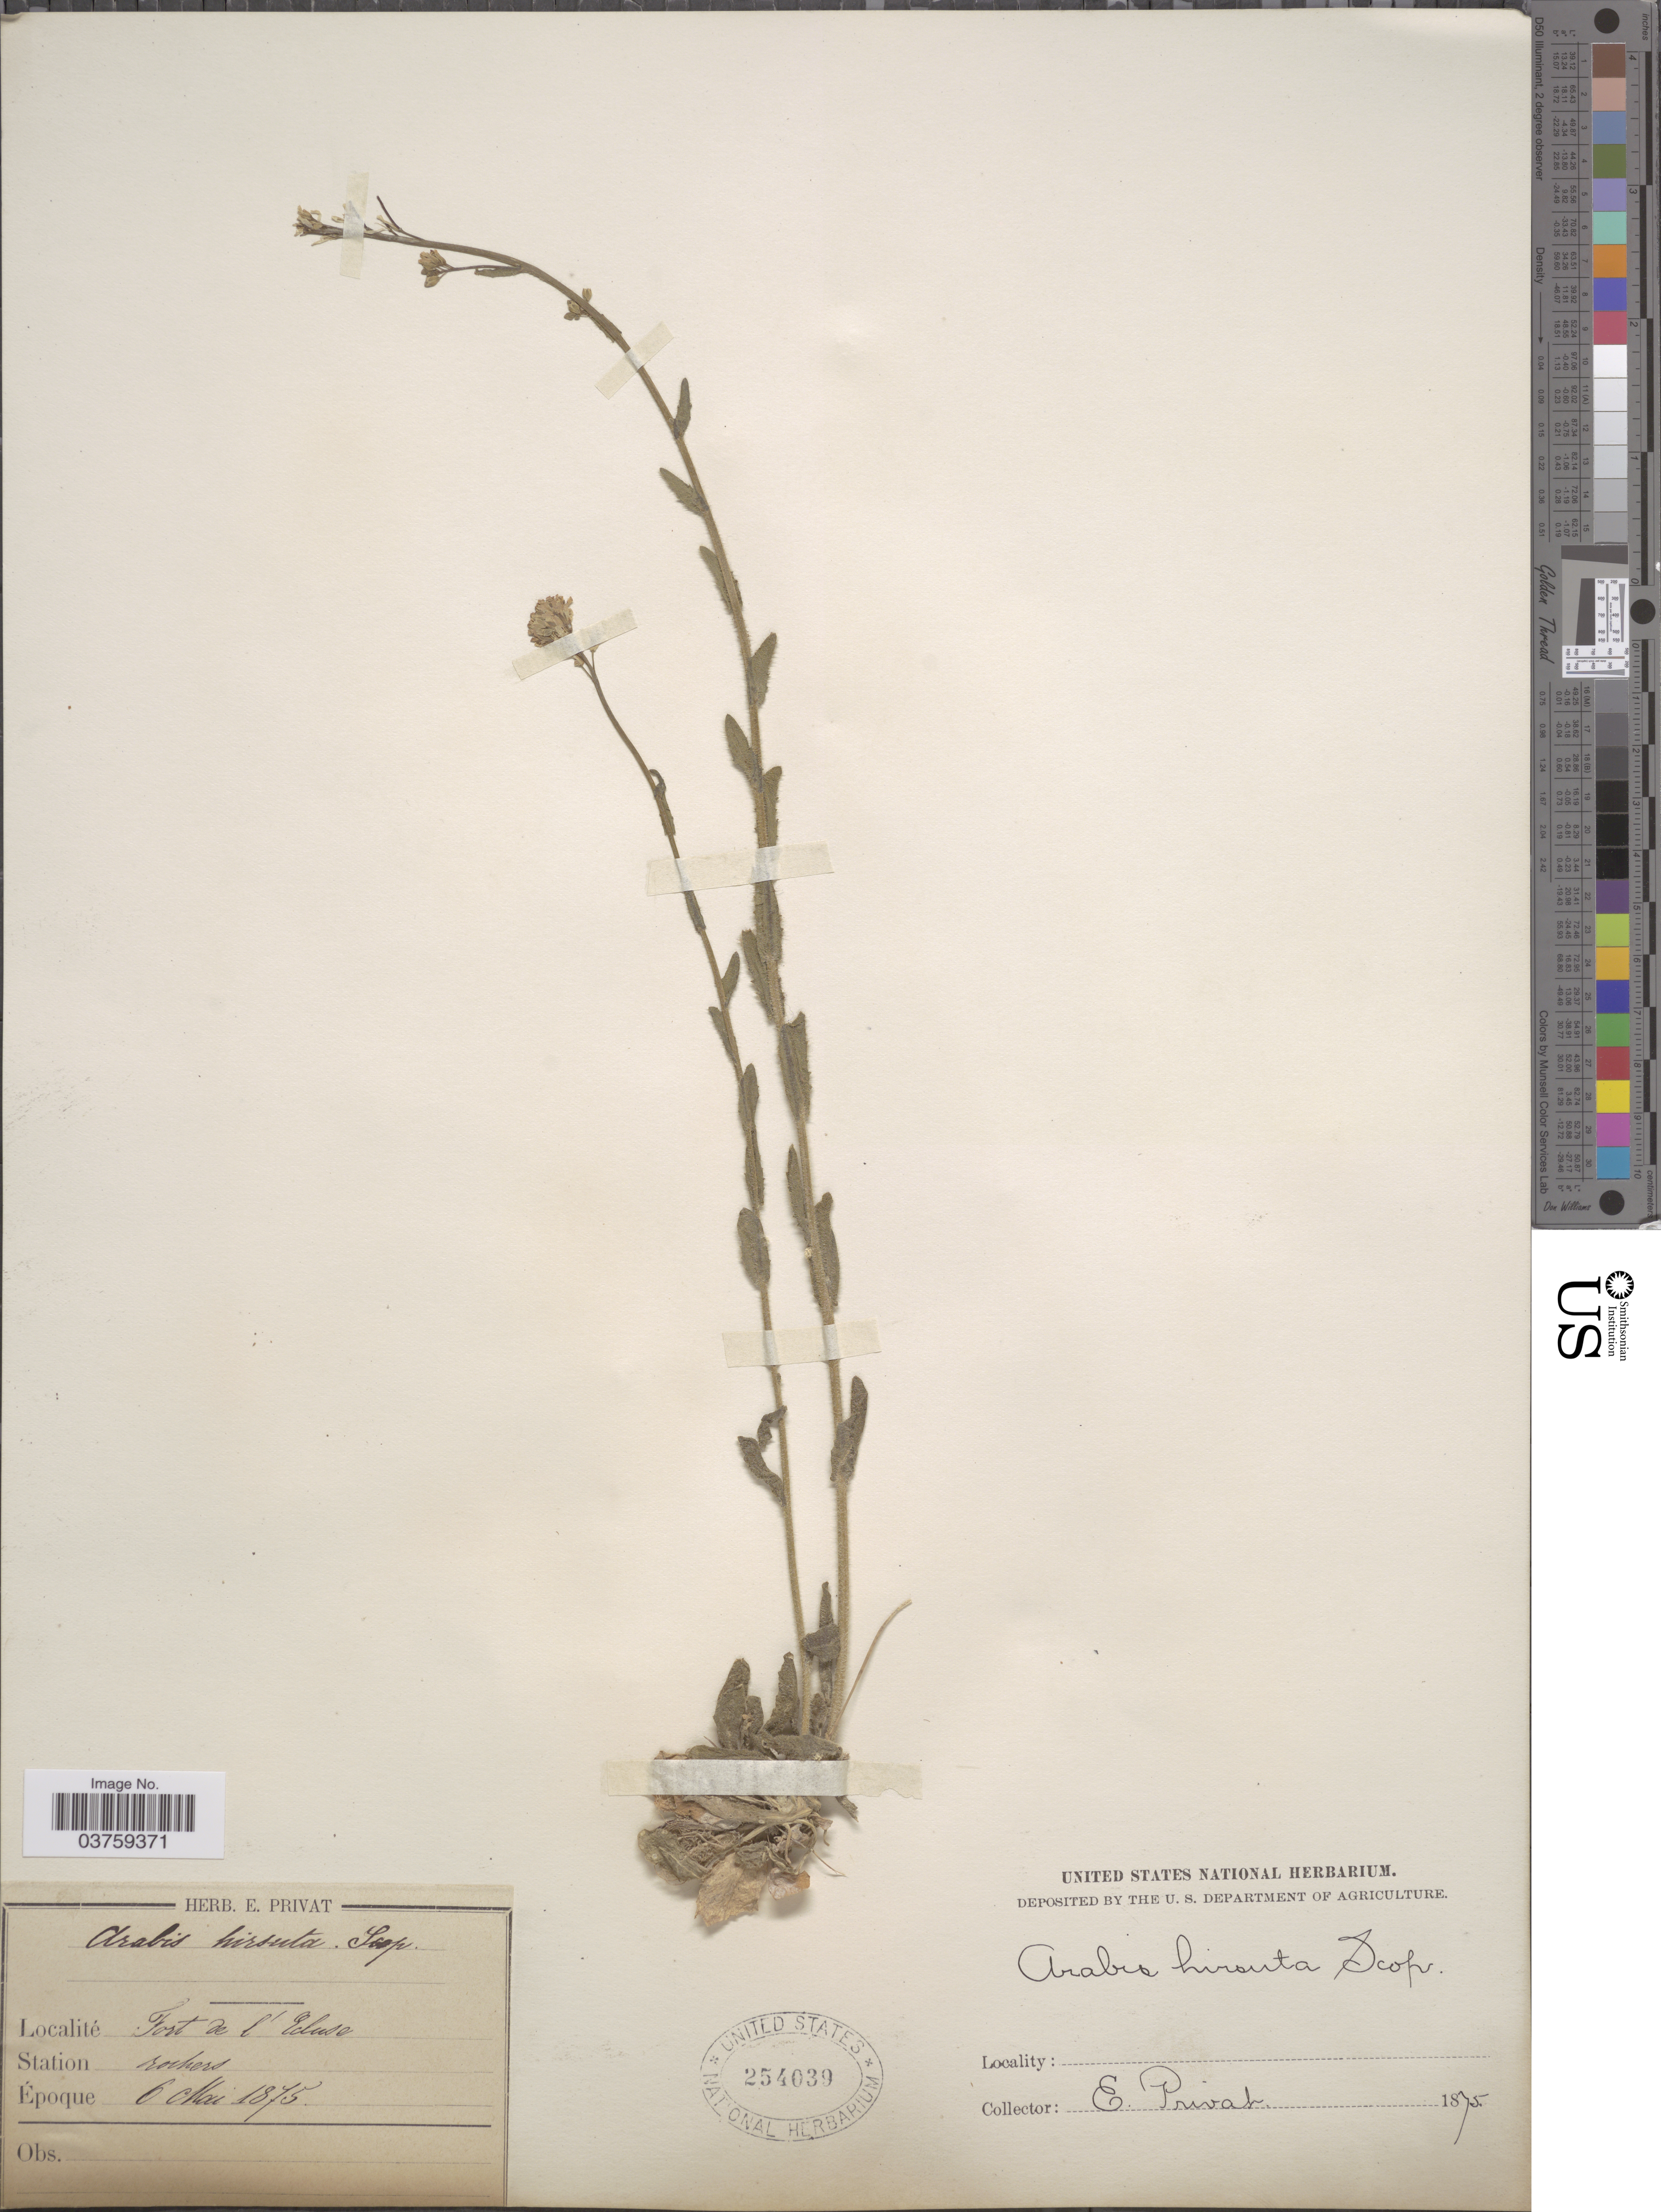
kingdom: Plantae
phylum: Tracheophyta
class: Magnoliopsida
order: Brassicales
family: Brassicaceae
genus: Arabis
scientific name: Arabis hirsuta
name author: (L.) Scop.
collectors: E. Privat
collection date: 1875-05-06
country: France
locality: Fort de l' Ecluse.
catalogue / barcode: US 254039